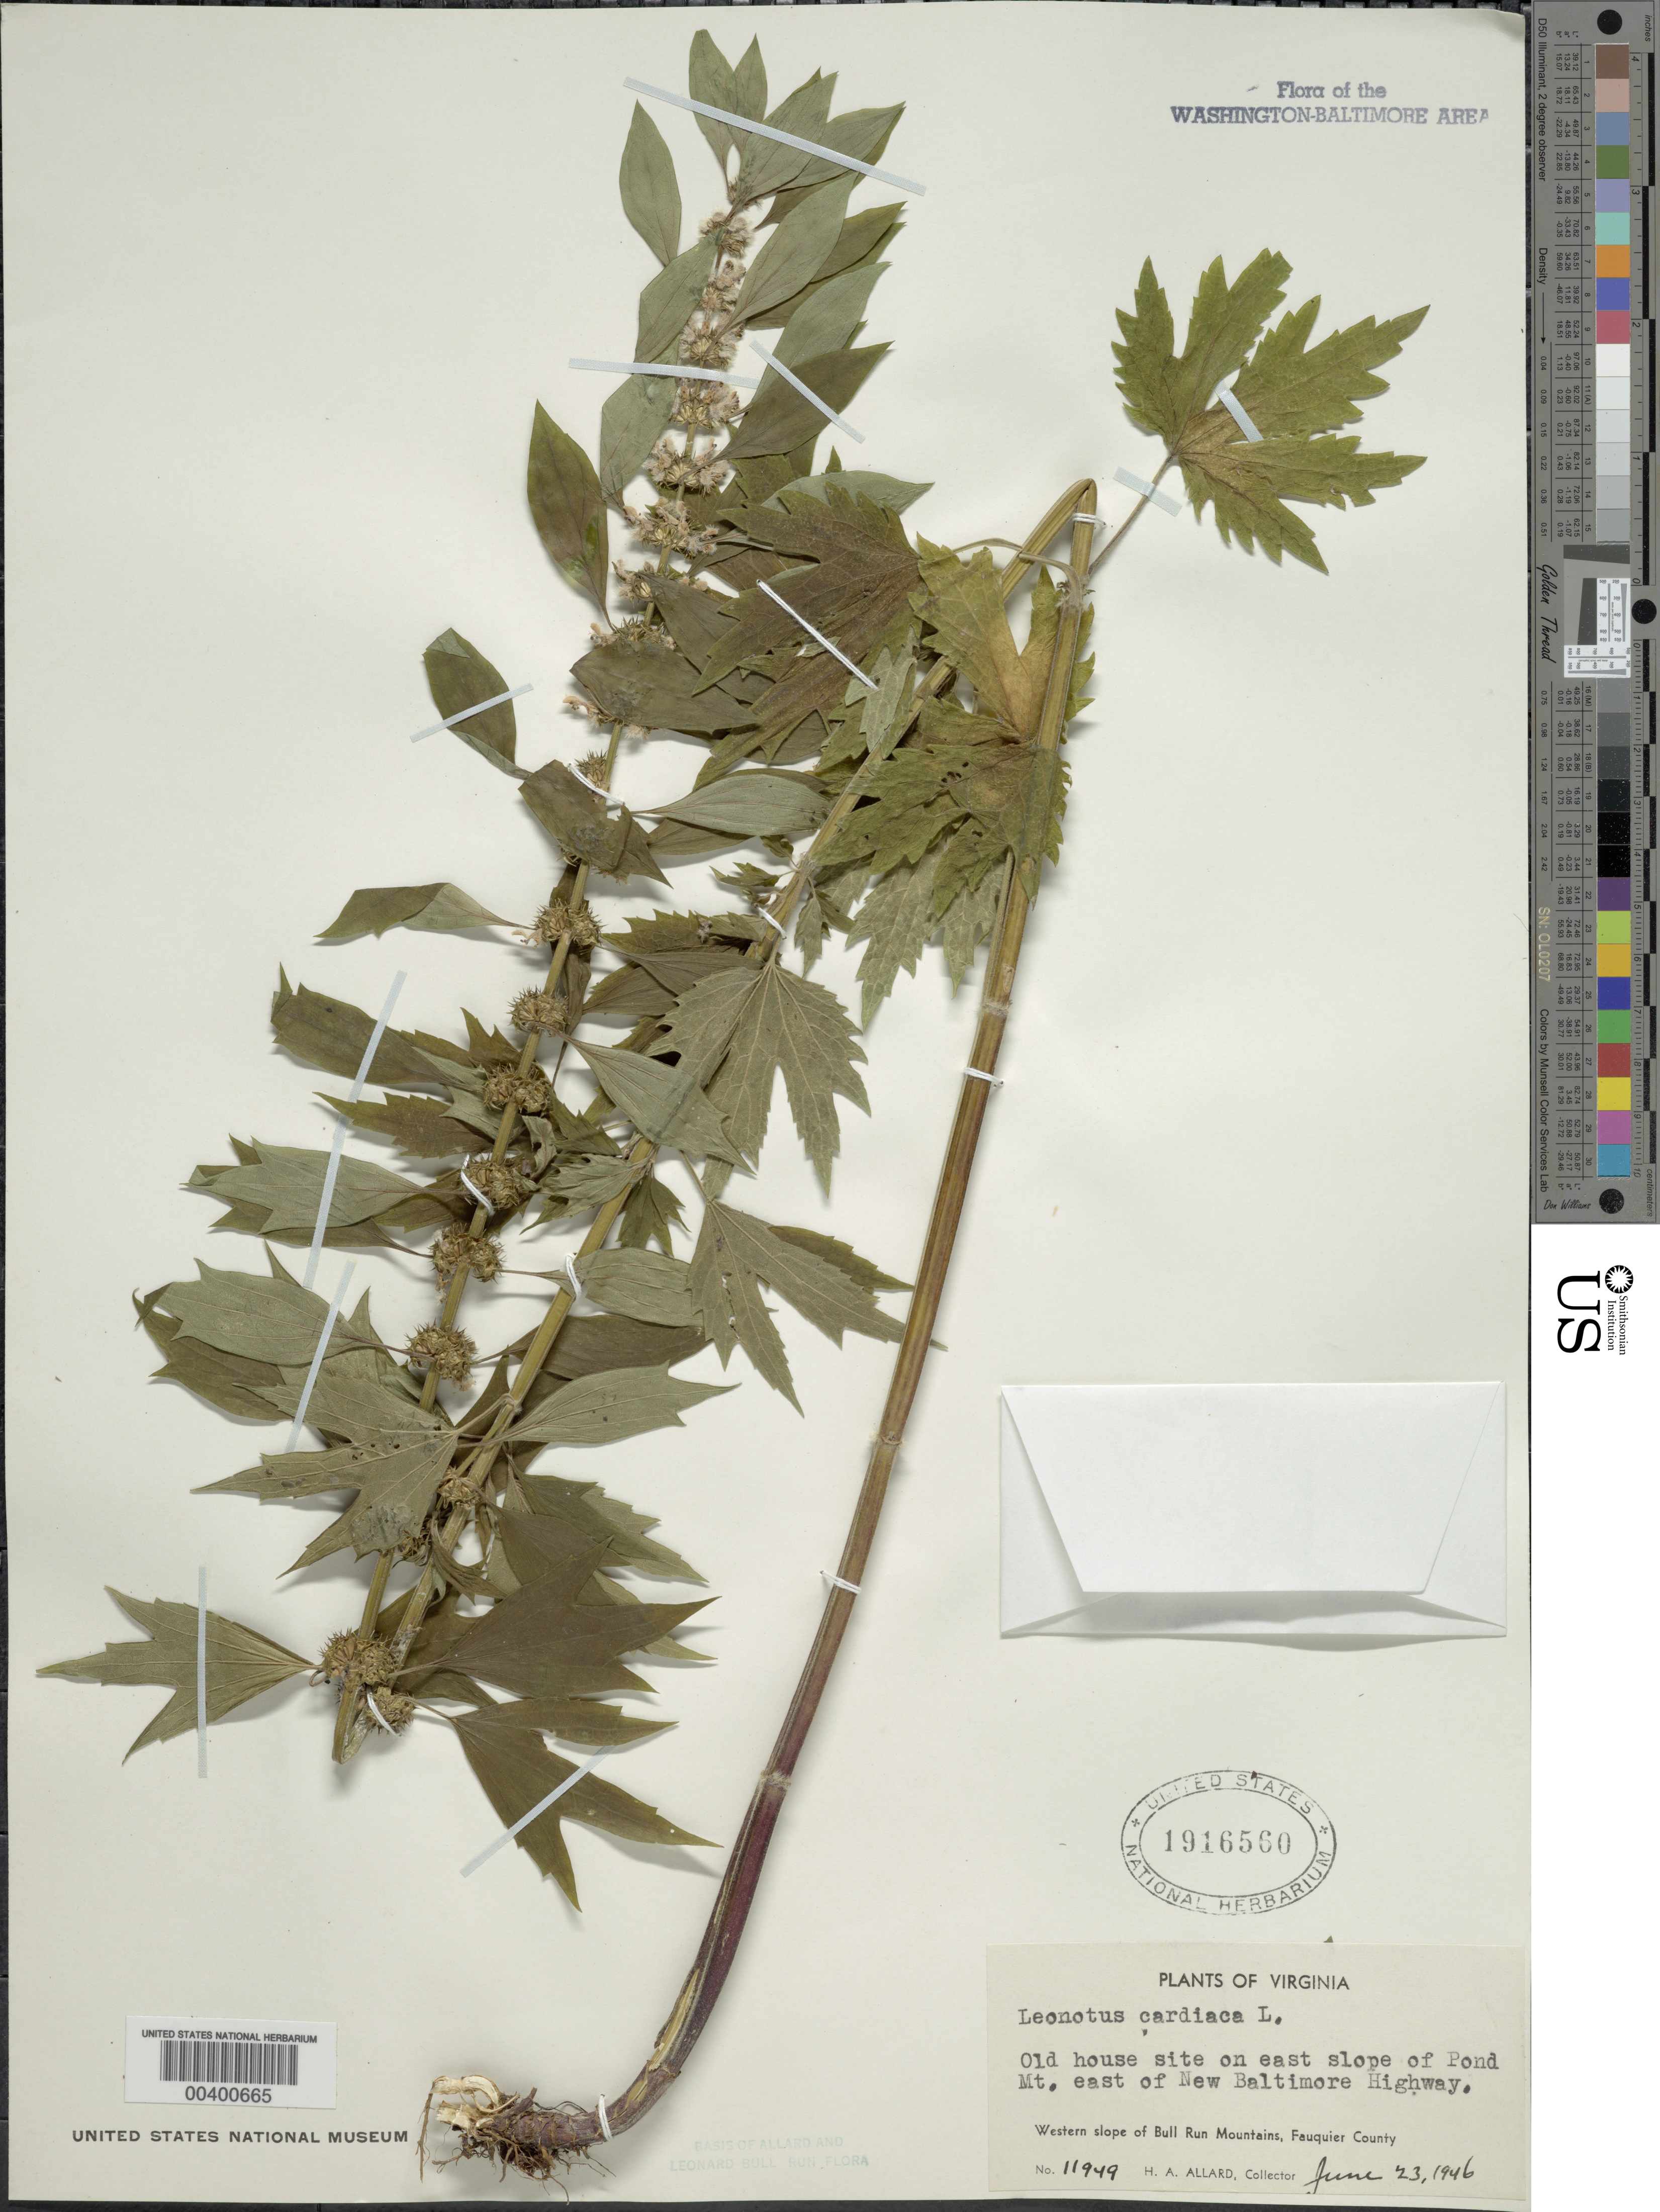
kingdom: Plantae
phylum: Tracheophyta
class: Magnoliopsida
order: Lamiales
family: Lamiaceae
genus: Leonurus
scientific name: Leonurus cardiaca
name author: L.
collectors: H. A. Allard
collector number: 11949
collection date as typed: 23 Jun 1946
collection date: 1946-06-23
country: United States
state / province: Virginia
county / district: Fauquier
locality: Pond Mount east of New Baltimore Highway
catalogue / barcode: US 1916560